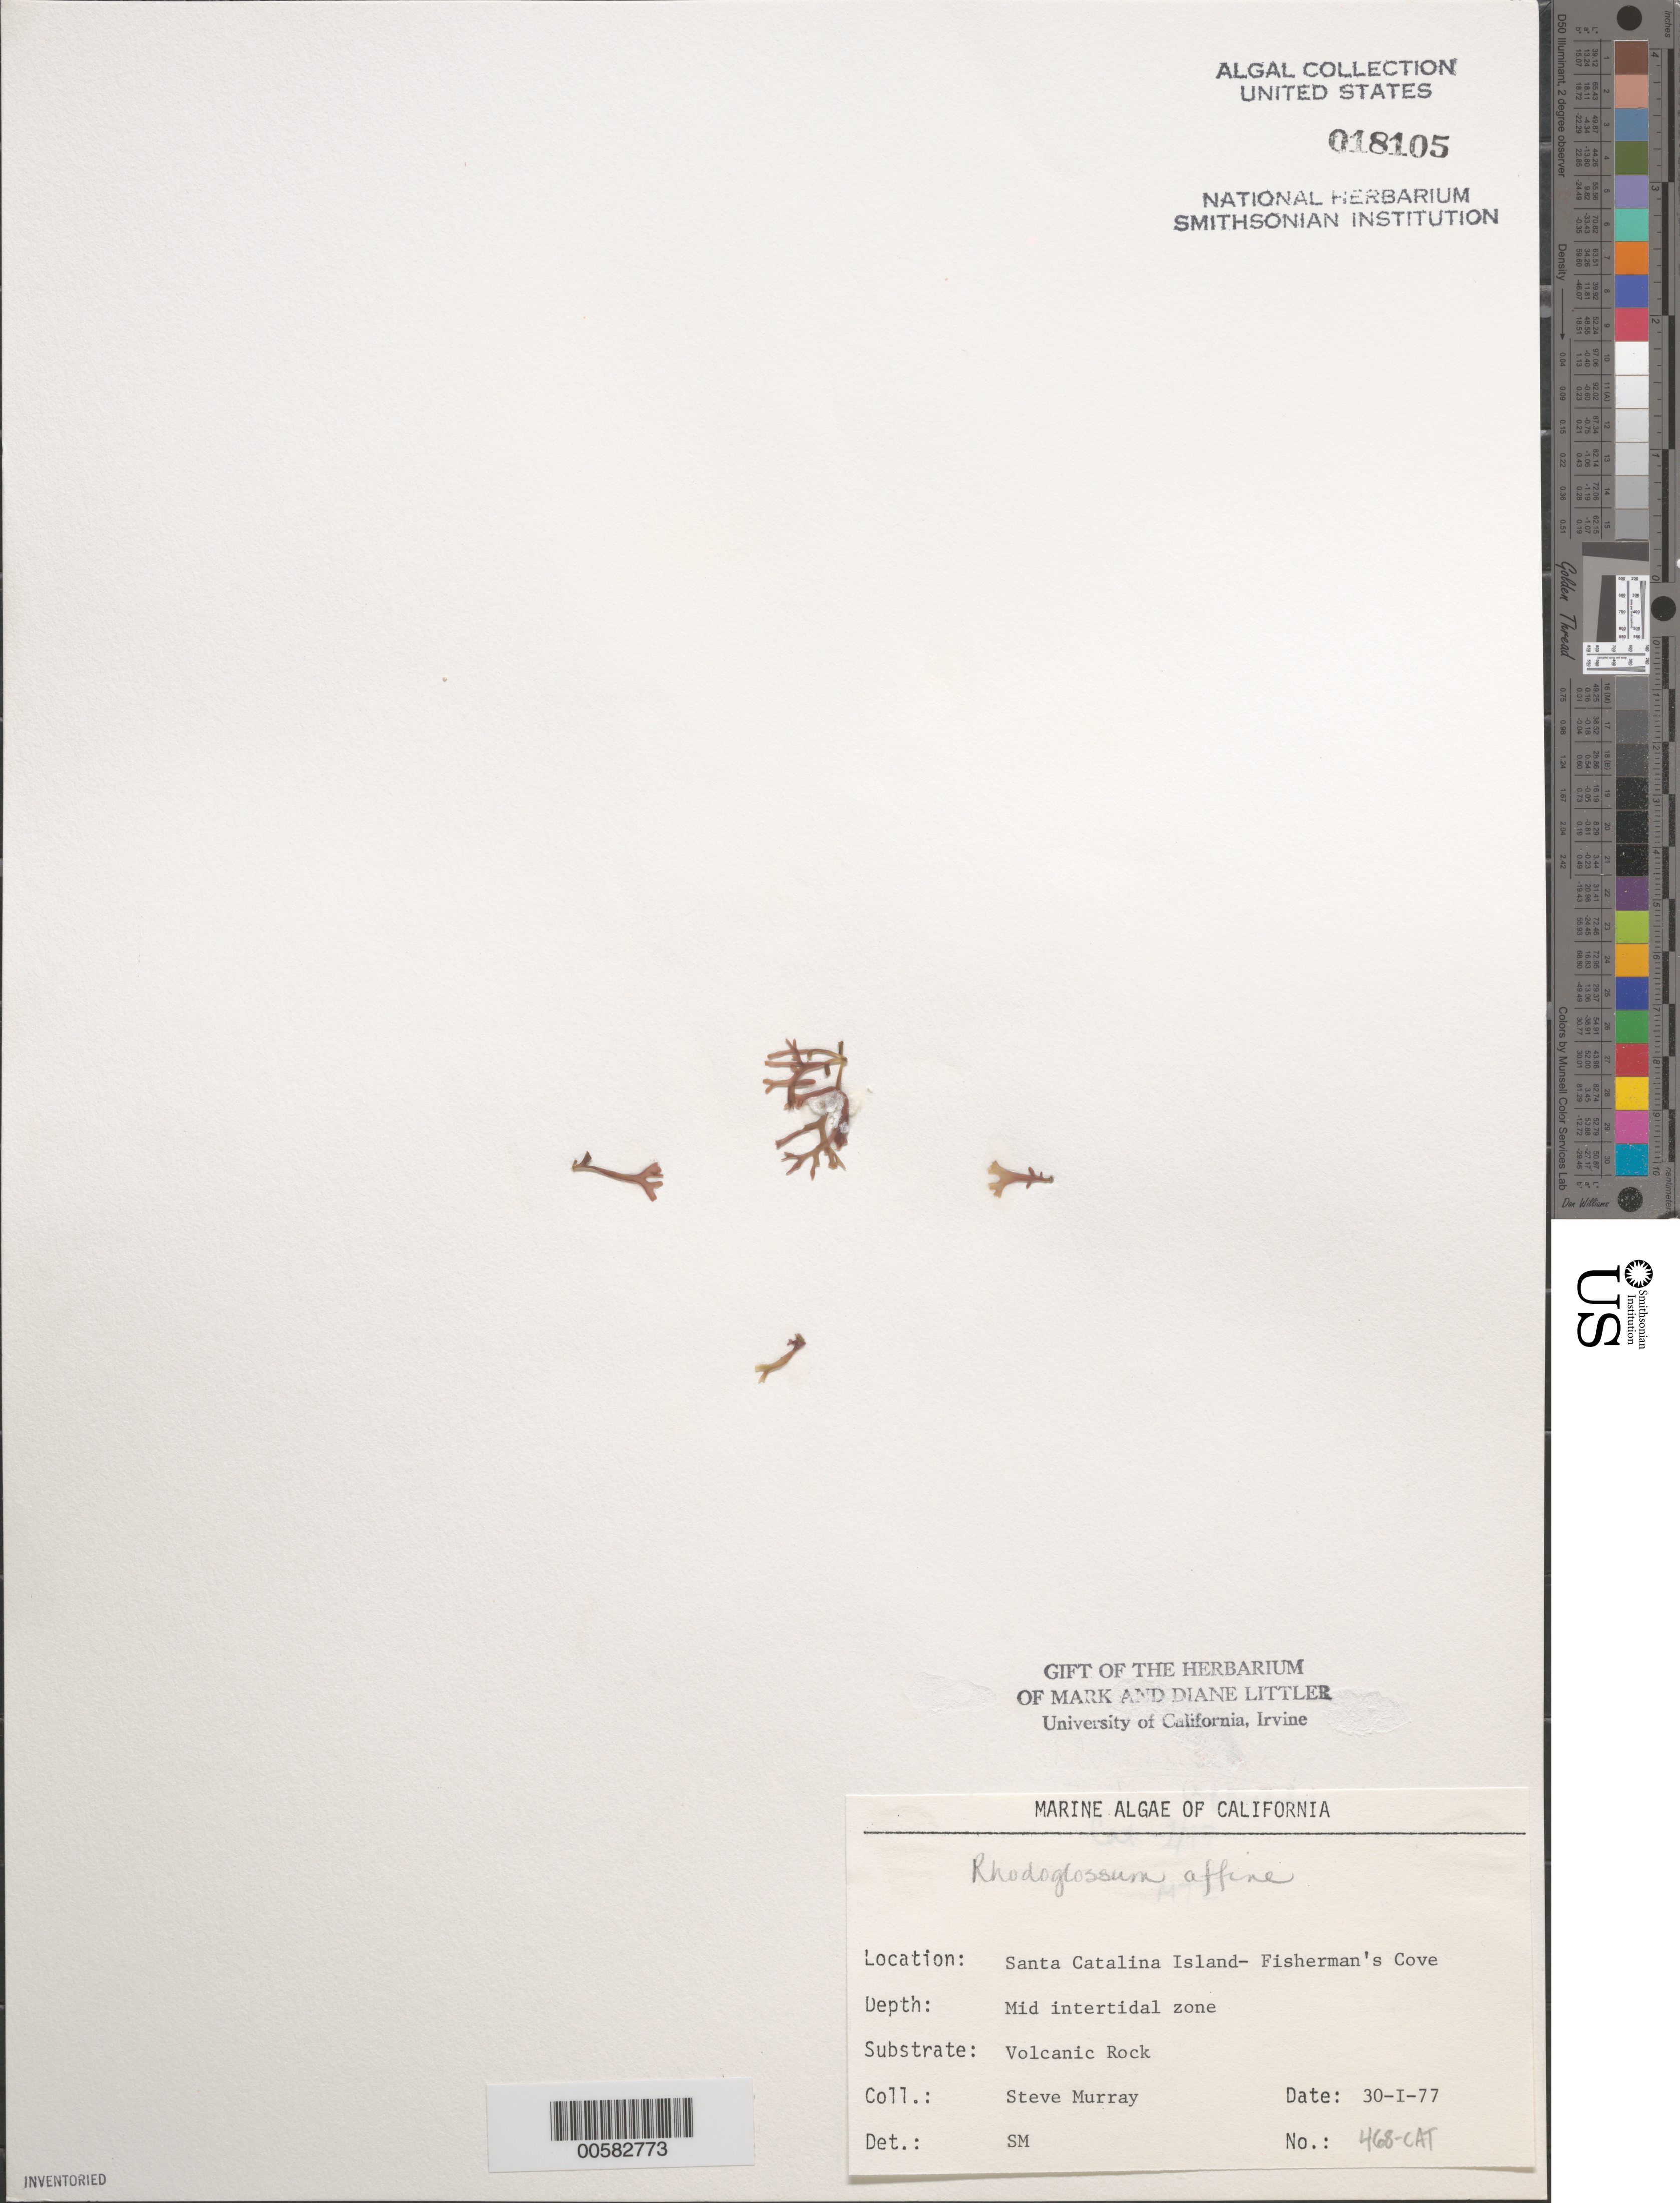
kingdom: Plantae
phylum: Rhodophyta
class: Florideophyceae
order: Gigartinales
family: Gigartinaceae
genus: Mazzaella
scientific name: Mazzaella affinis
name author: (Harvey) Fredericq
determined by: Algae name updating Project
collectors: S. N. Murray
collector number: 468-cat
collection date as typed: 30 Jan 1977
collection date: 1977-01-30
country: United States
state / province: California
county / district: Los Angeles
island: Santa Catalina Island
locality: Fishermen Cove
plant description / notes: BLM-SOCALBIGHT Rocky Intertidal Survey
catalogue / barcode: US 18105